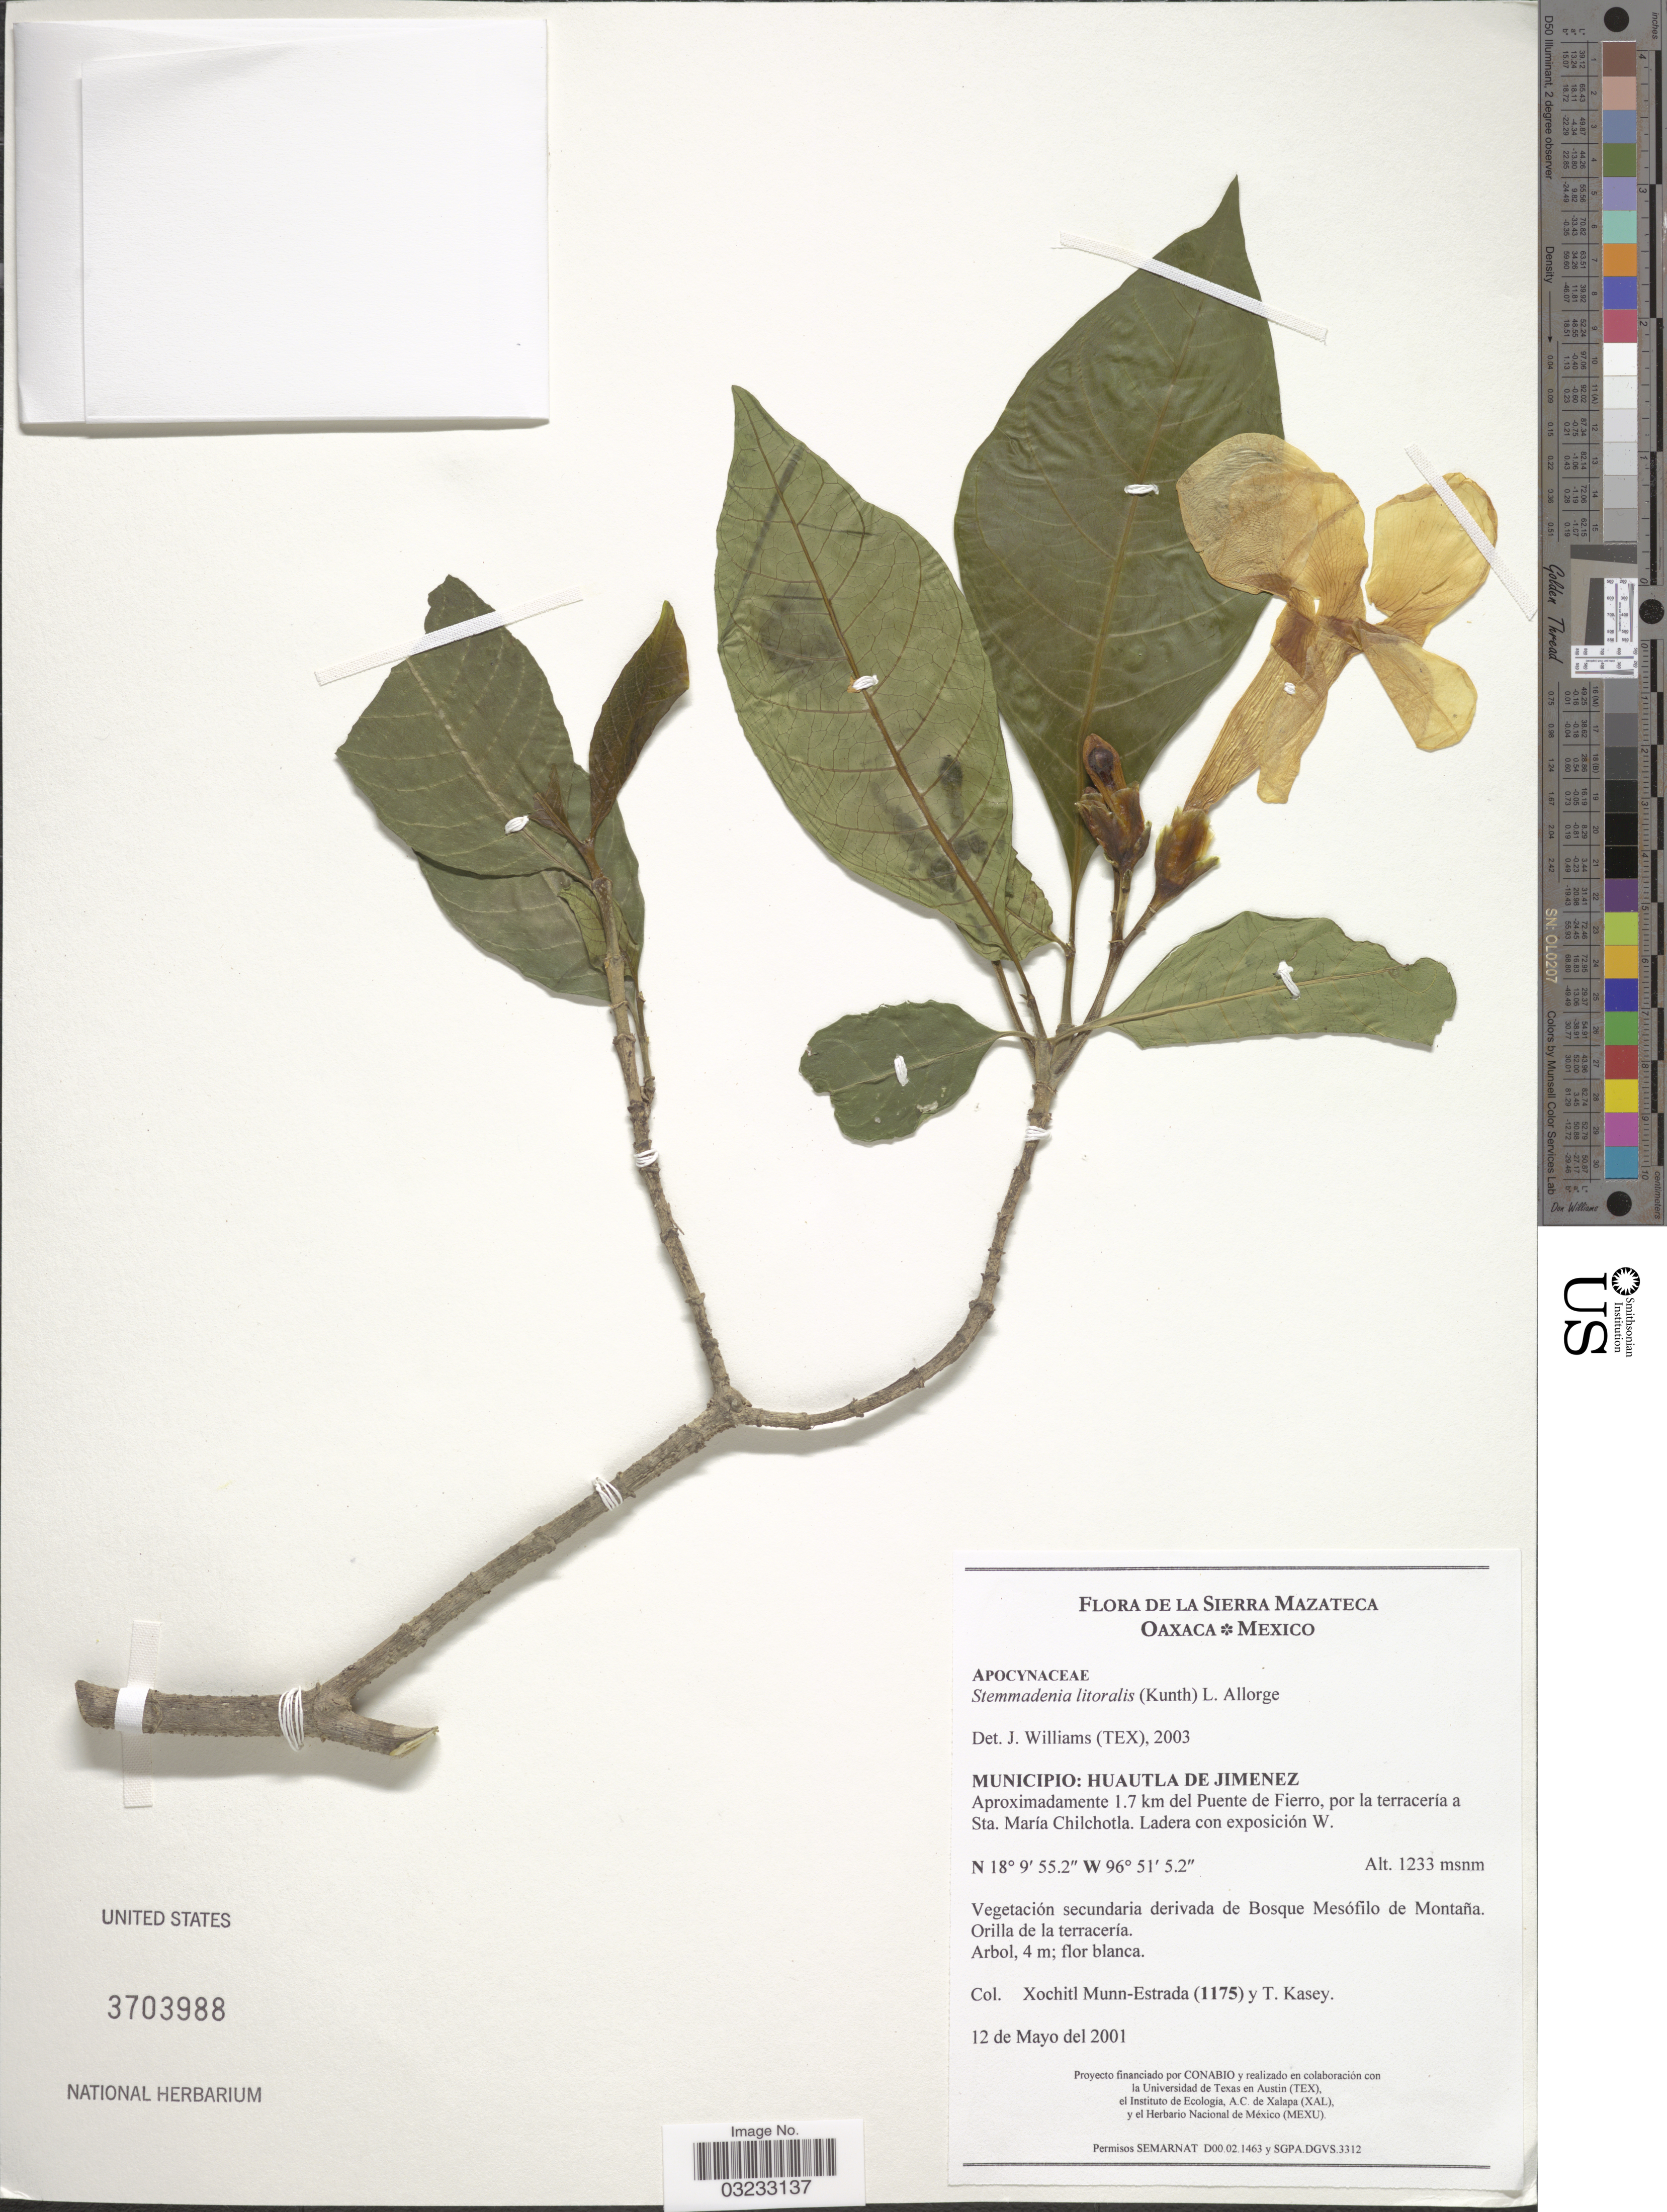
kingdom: Plantae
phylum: Tracheophyta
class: Magnoliopsida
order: Gentianales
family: Apocynaceae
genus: Stemmadenia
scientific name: Stemmadenia litoralis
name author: (Kunth) L. Allorge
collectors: X. Munn-Estrada & T. Kasey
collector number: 1175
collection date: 2001-05-12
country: Mexico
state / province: Oaxaca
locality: De la Sierra Mazateca. Municipio: Huautla de Jimenez. Aproximadamente 1.7 km del Puente de Fierro, por la terracería a Sta. María Chilchotla. Ladera con exposición W.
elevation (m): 1233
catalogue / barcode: US 3703988